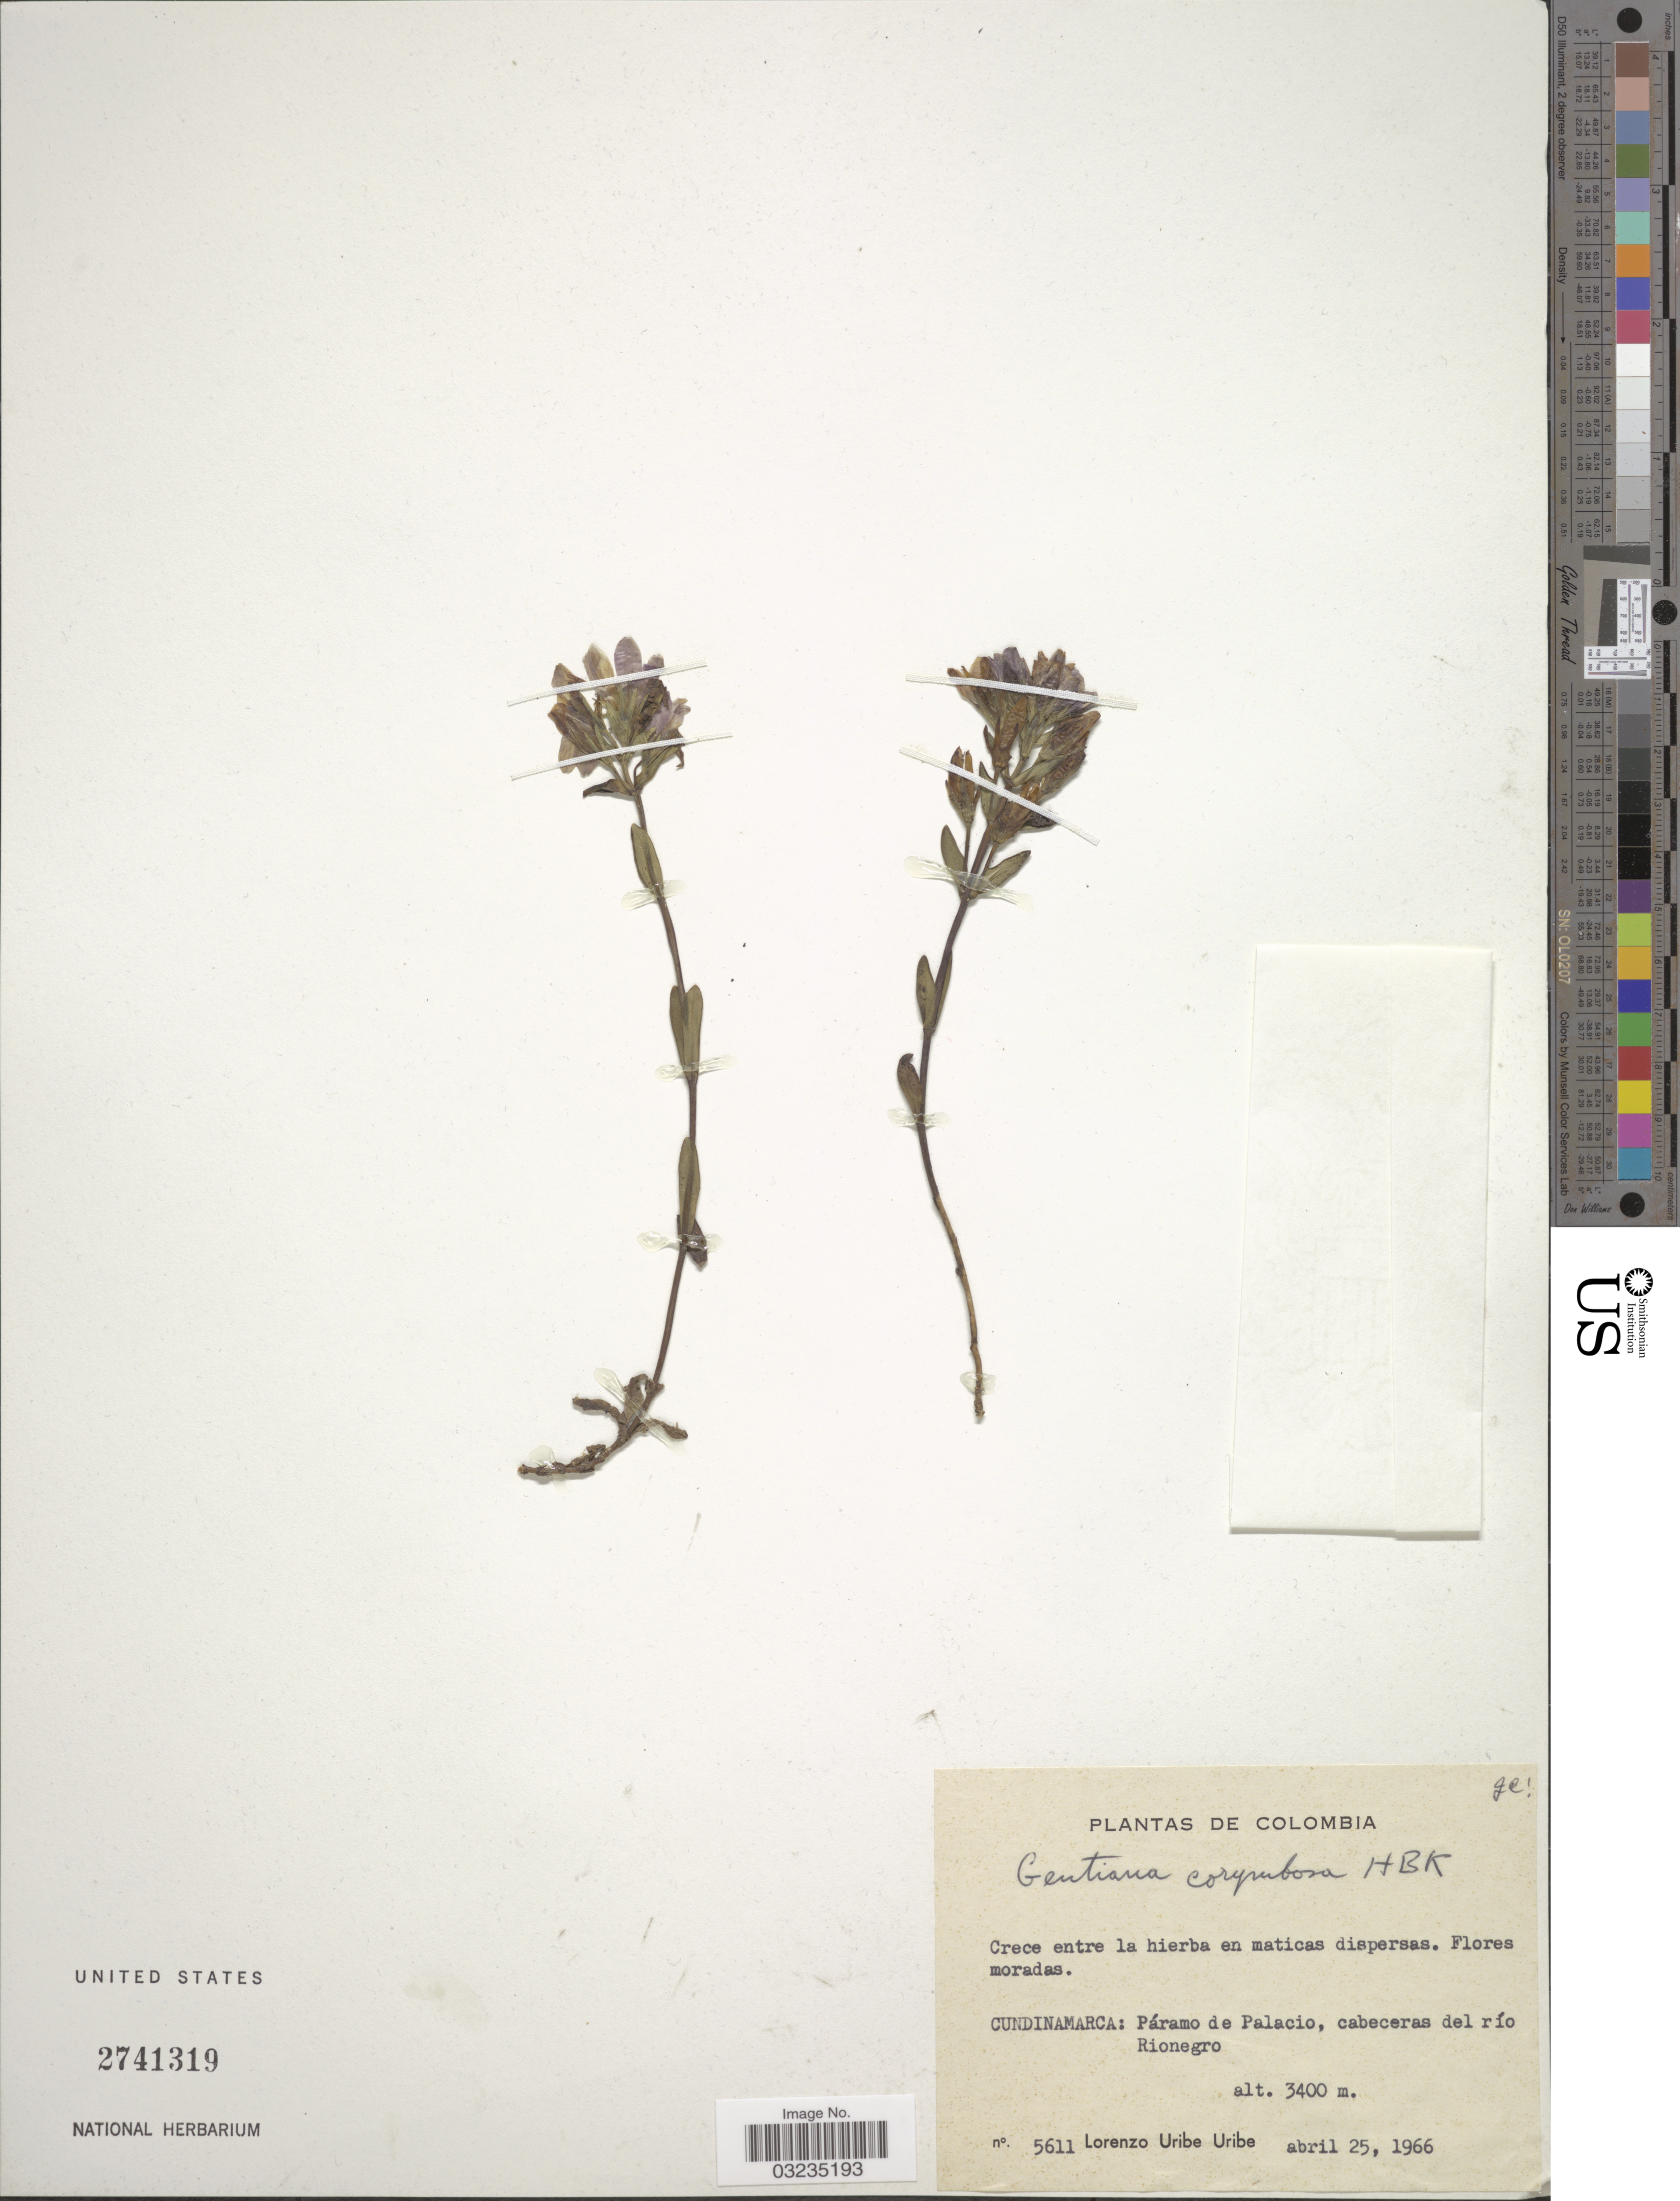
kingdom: Plantae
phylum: Tracheophyta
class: Magnoliopsida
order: Gentianales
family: Gentianaceae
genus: Gentiana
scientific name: Gentiana corymbosa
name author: Humb. et al.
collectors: L. Uribe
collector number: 5611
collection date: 1966-04-25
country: Colombia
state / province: Cundinamarca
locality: Páramo de Palacio, cabeceras del río Rionegro.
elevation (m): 3400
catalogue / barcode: US 2741319